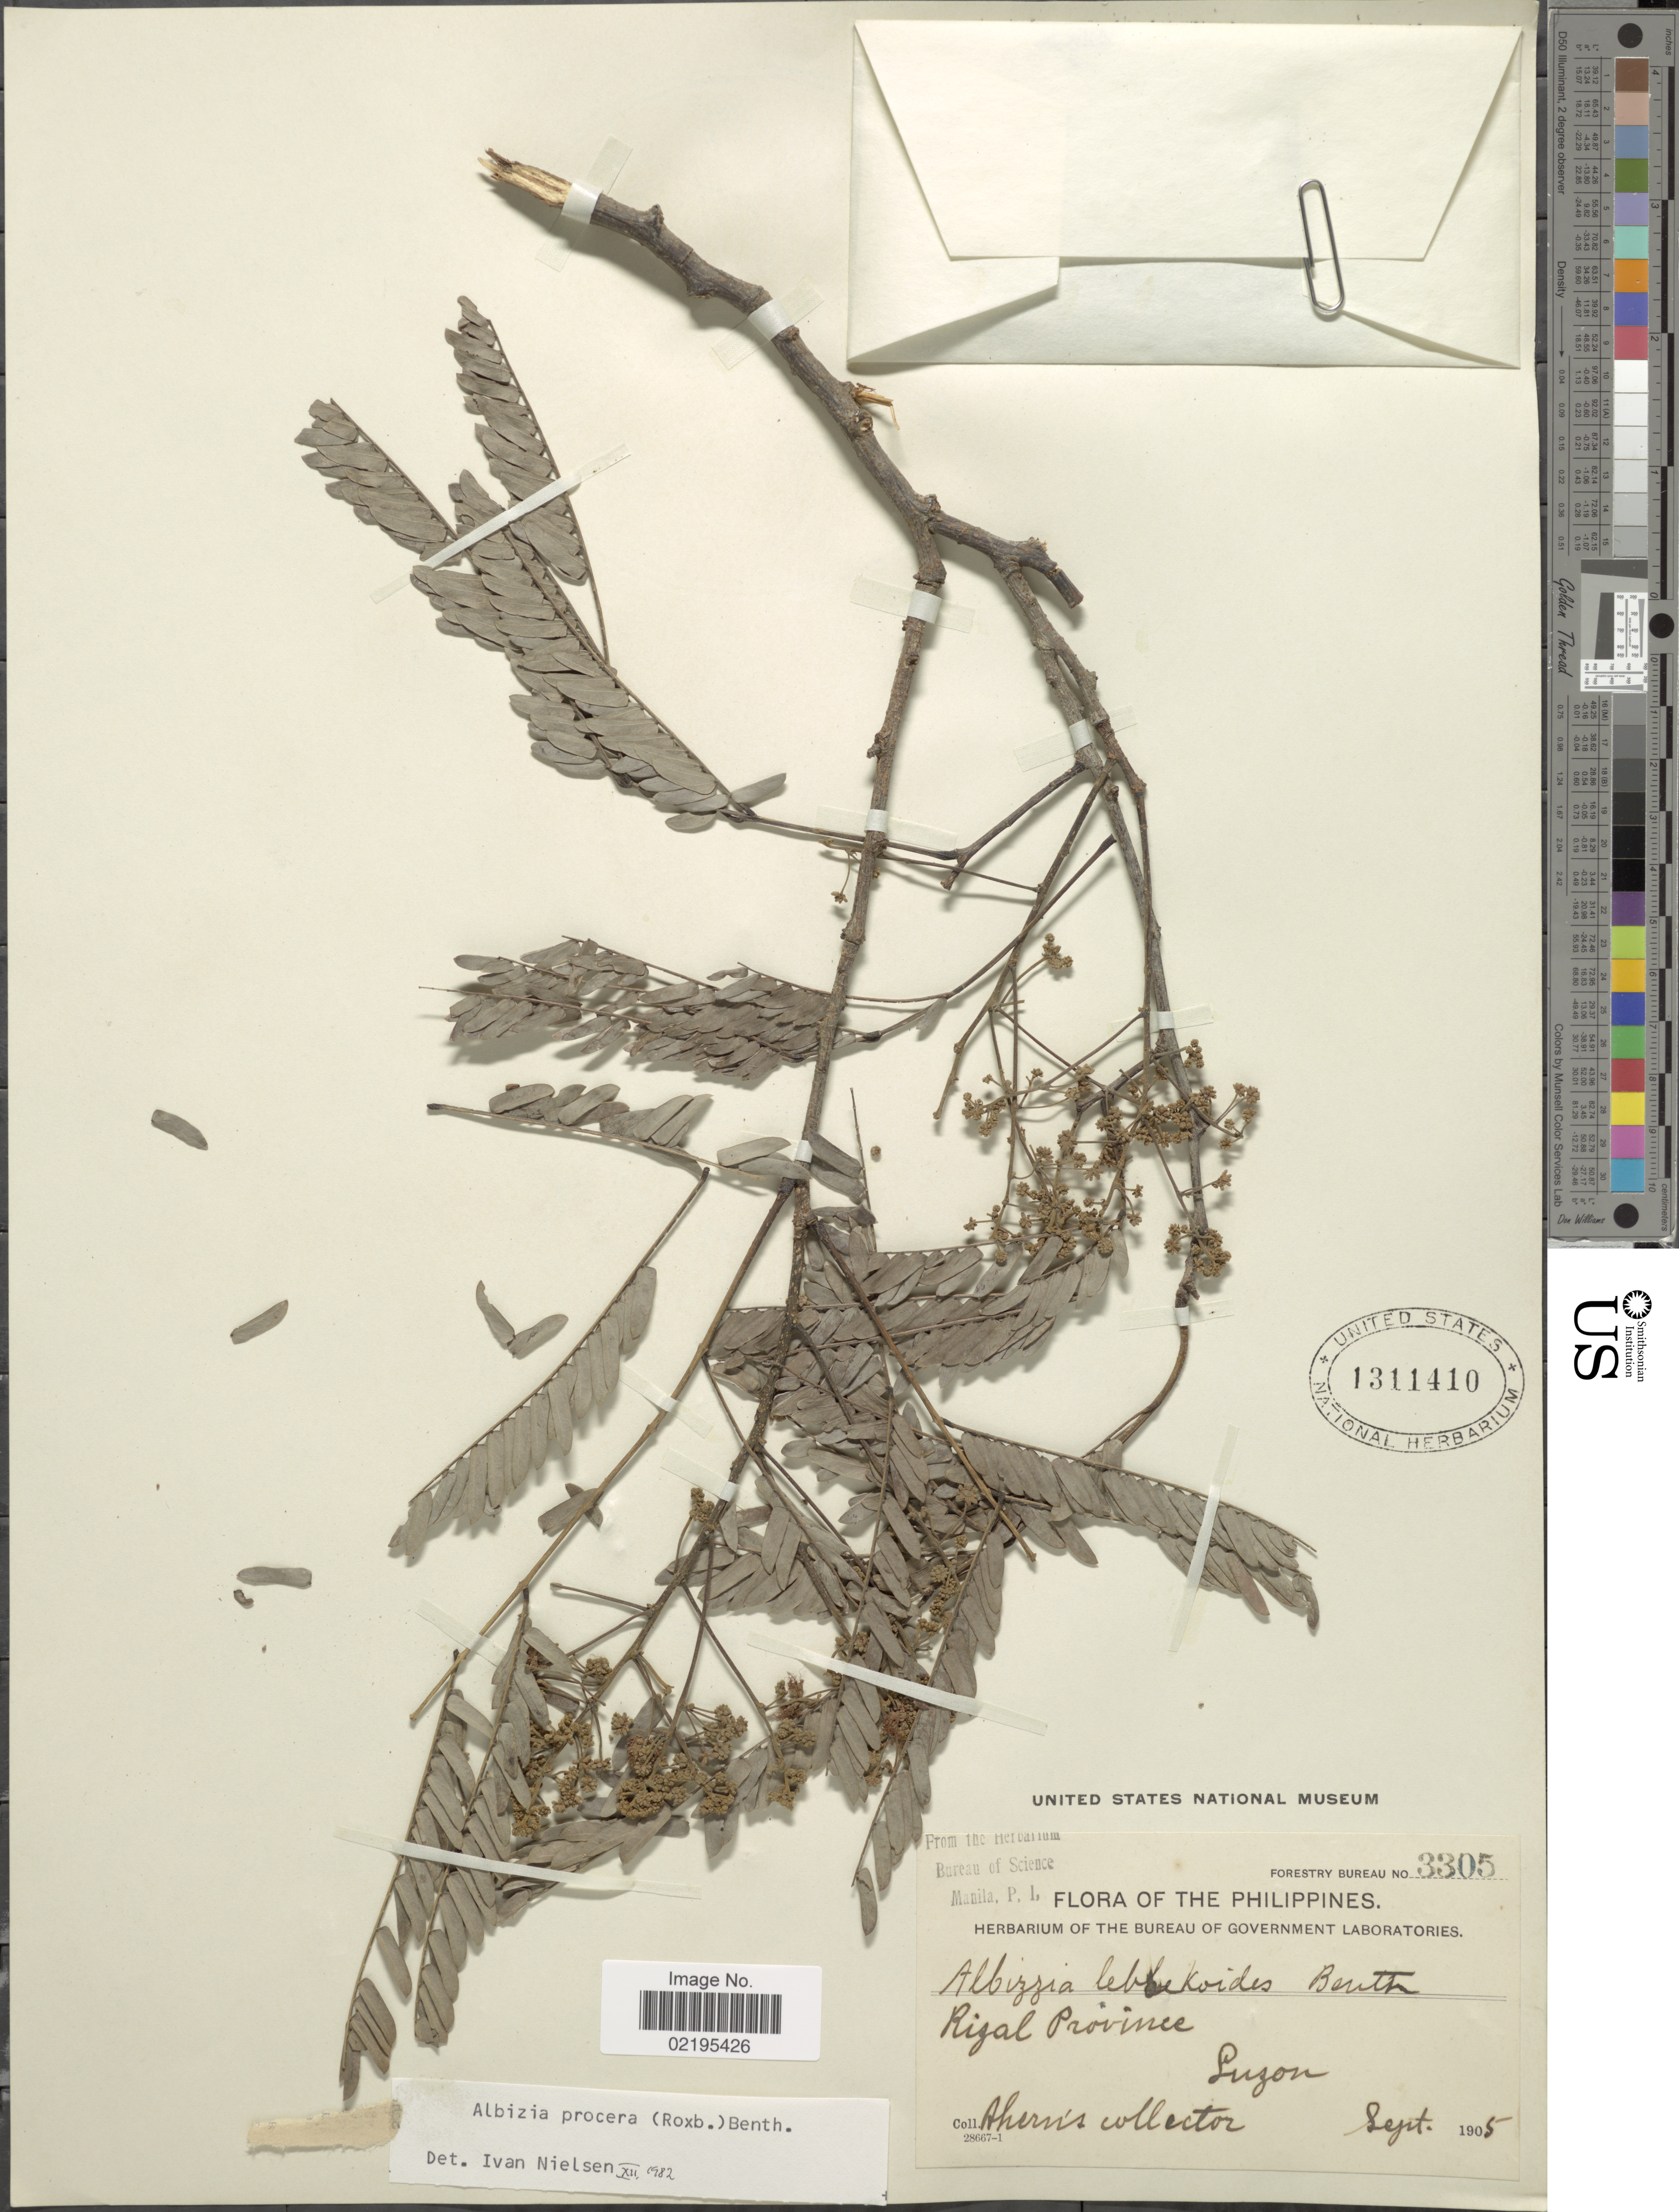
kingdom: Plantae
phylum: Tracheophyta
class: Magnoliopsida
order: Fabales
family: Fabaceae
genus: Albizia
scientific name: Albizia procera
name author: (Roxb.) Benth.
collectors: Ahern's collector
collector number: Forestry Bureau 3305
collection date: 1905-09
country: Philippines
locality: Rizal Province, Luzon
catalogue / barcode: US 1311410